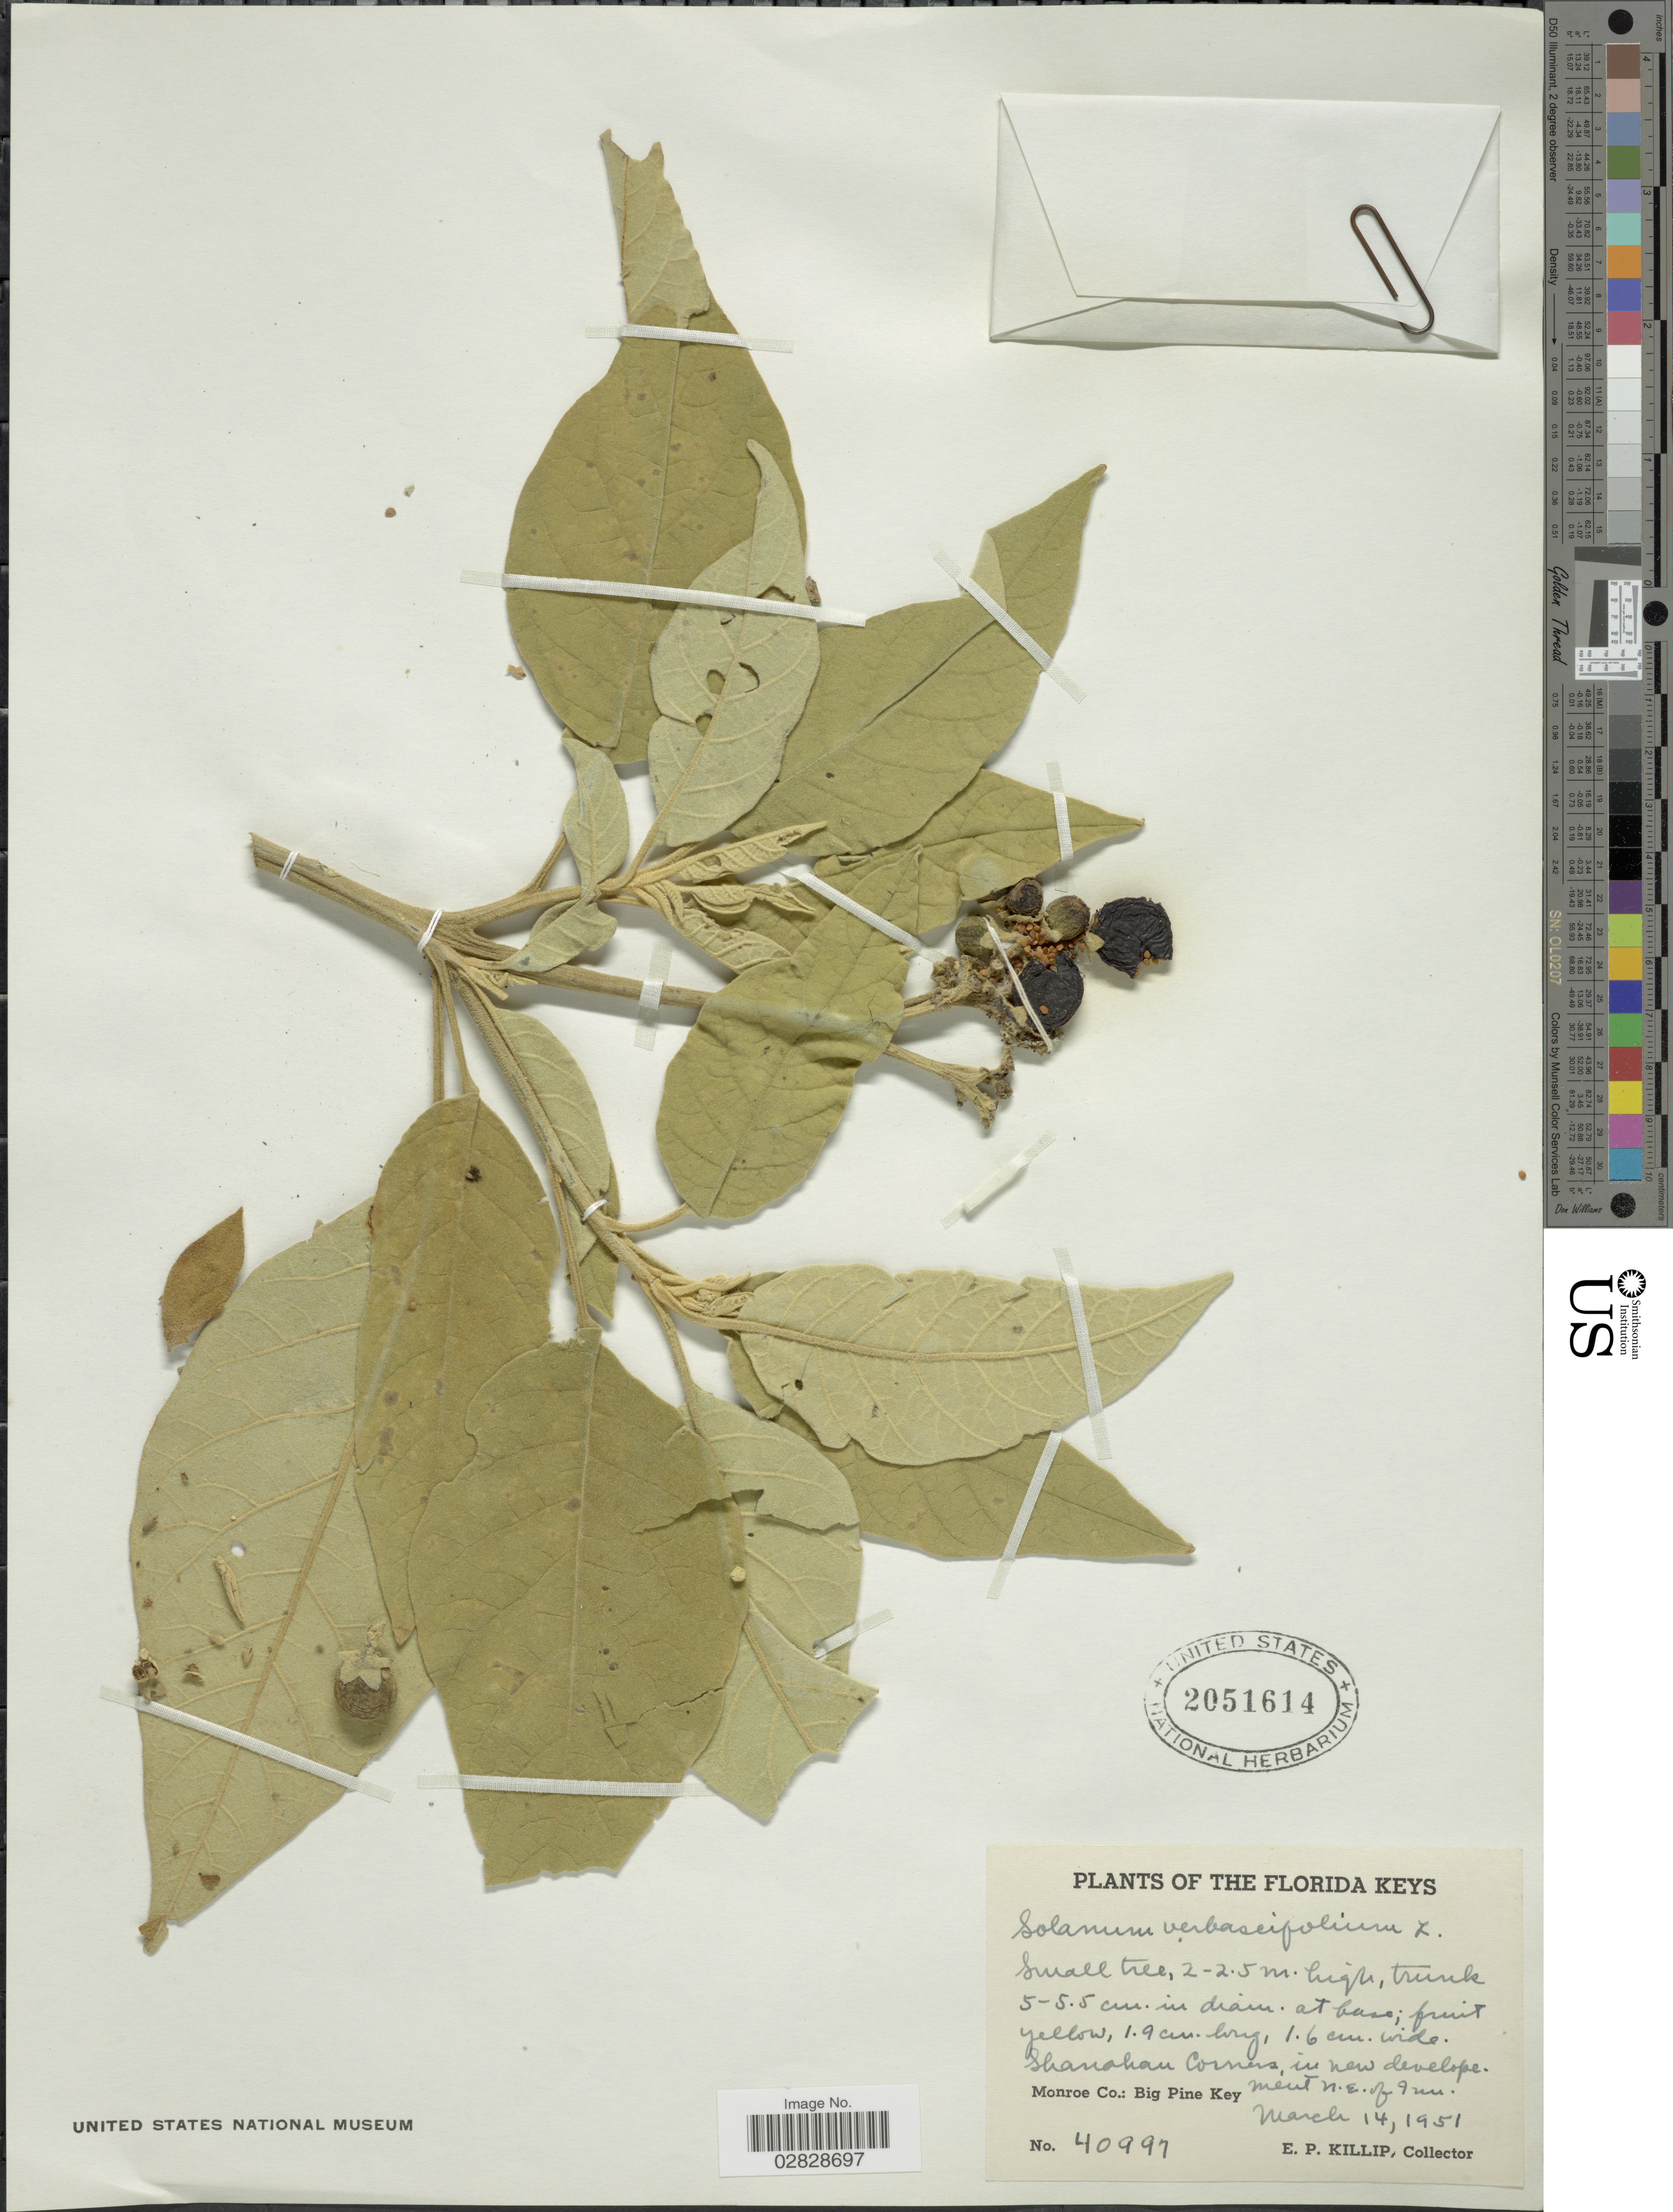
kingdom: Plantae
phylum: Tracheophyta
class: Magnoliopsida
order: Solanales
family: Solanaceae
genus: Solanum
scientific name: Solanum erianthum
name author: D. Don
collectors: E. P. Killip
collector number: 40997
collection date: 1951-03-14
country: United States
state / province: Florida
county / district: Monroe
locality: The Florida Keys. Shanahan Corners, in new developement N. E. of Inn Monroe Co.: Big Pine Key.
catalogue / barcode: US 2051614